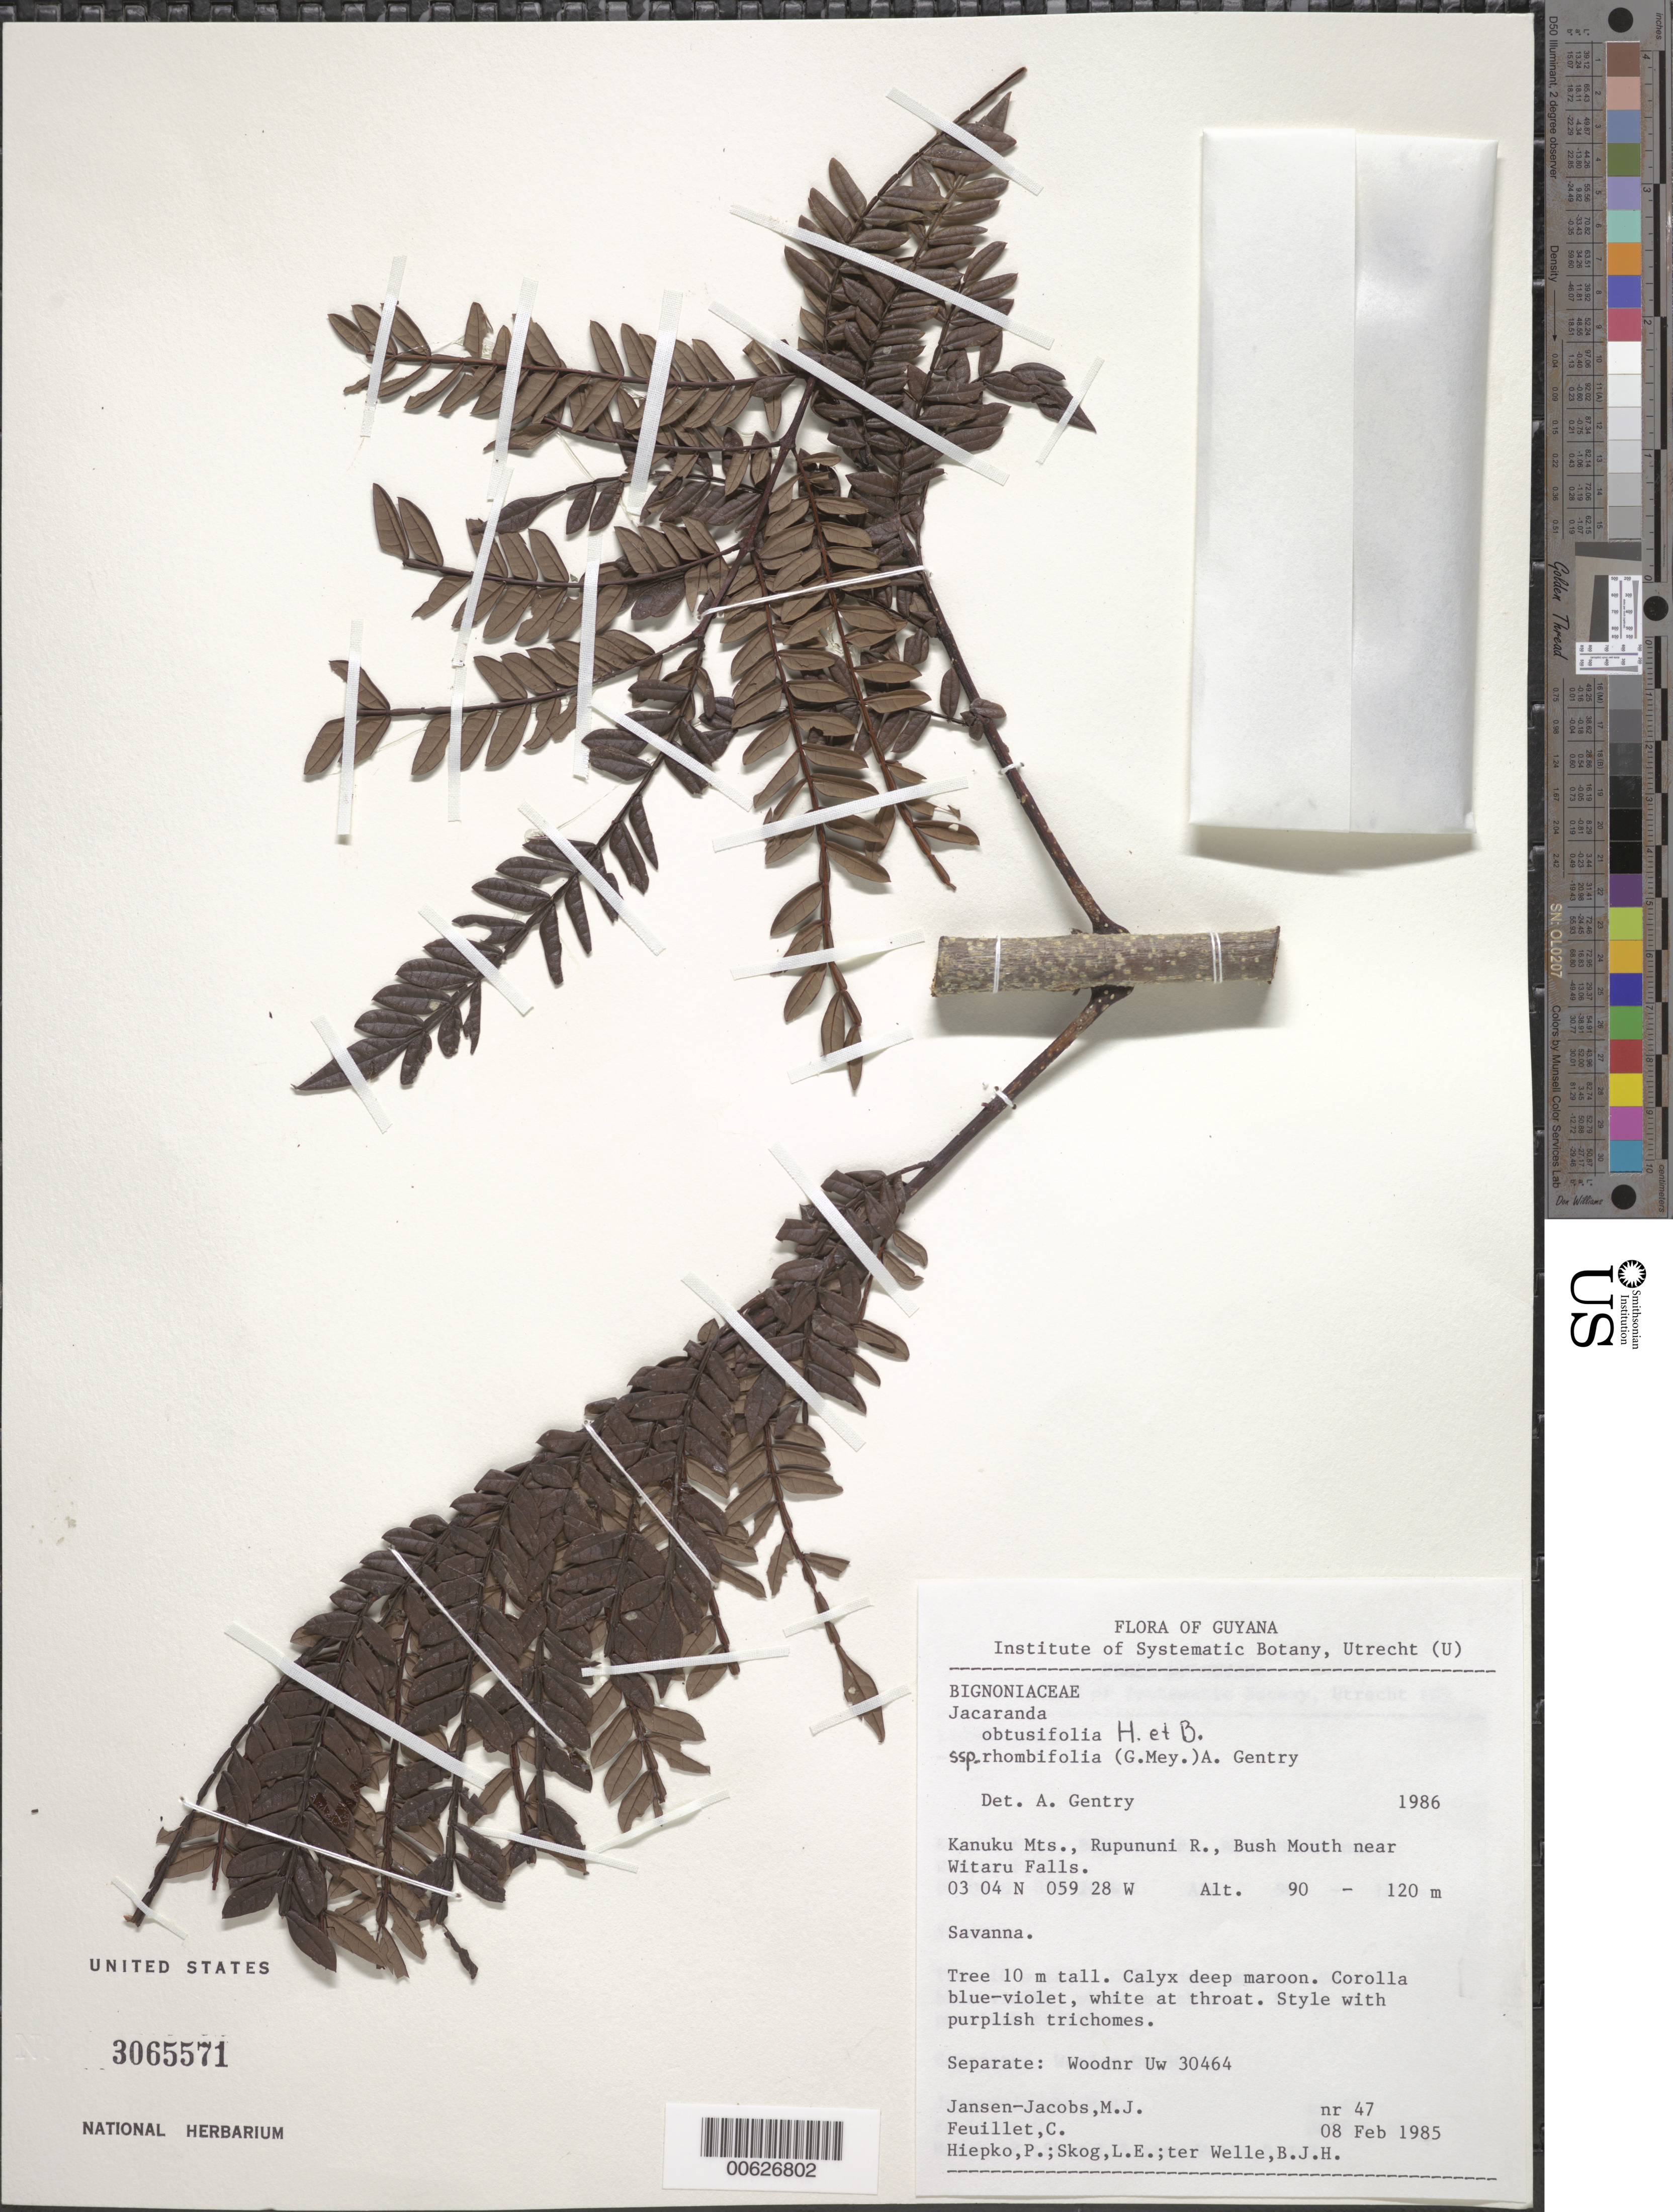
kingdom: Plantae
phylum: Tracheophyta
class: Magnoliopsida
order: Lamiales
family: Bignoniaceae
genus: Jacaranda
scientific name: Jacaranda obtusifolia subsp. rhombifolia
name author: (G. Mey.) A.H. Gentry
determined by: Gentry, A. H.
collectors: M. J. Jansen-Jacobs, C. Feuillet, P. H. Hiepko, L. E. Skog & B. Welle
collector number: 47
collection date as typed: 8-Feb-85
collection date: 1985-02-08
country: Guyana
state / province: U. Takutu-U. Essequibo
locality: Kanuku Mts., Rupununi R., Bush Mouth near Witaru Falls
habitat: Savanna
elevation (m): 90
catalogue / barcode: US 3065571